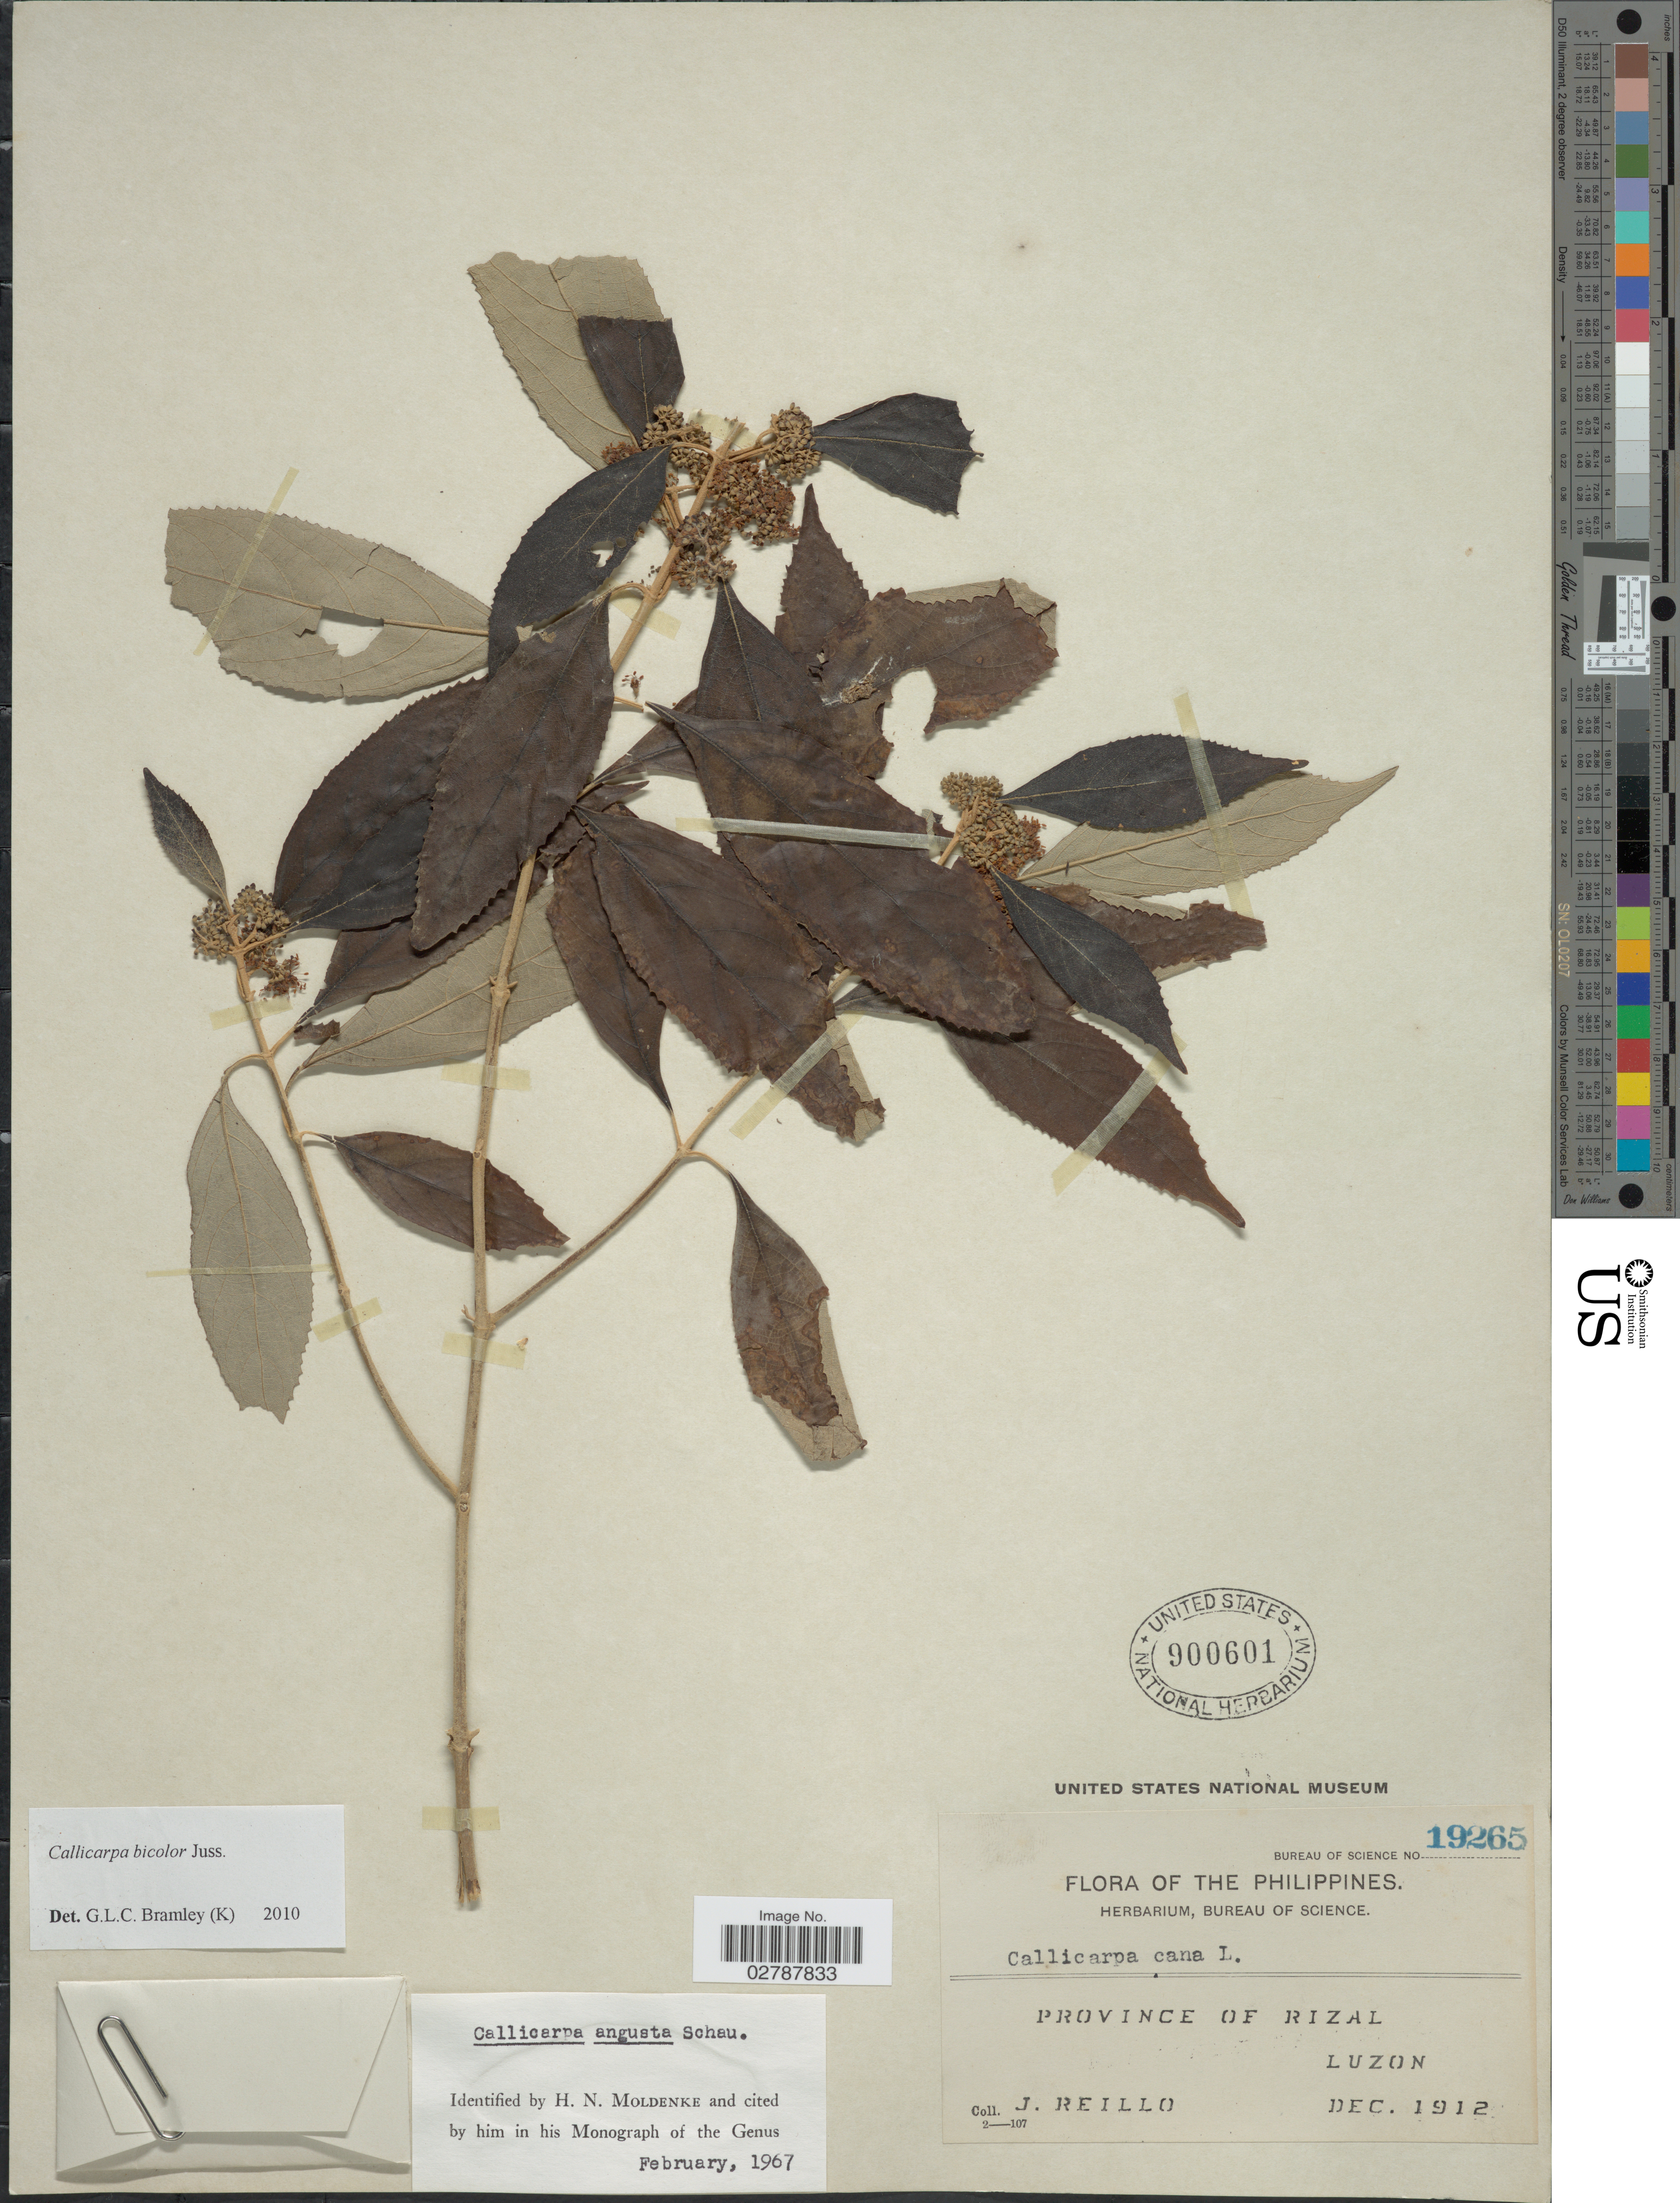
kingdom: Plantae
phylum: Tracheophyta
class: Magnoliopsida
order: Lamiales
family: Lamiaceae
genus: Callicarpa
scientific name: Callicarpa bicolor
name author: Juss.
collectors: J. Reillo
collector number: Bureau of Science19265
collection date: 1912-12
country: Philippines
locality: Province of Rizal. Luzon.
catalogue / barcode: US 900601